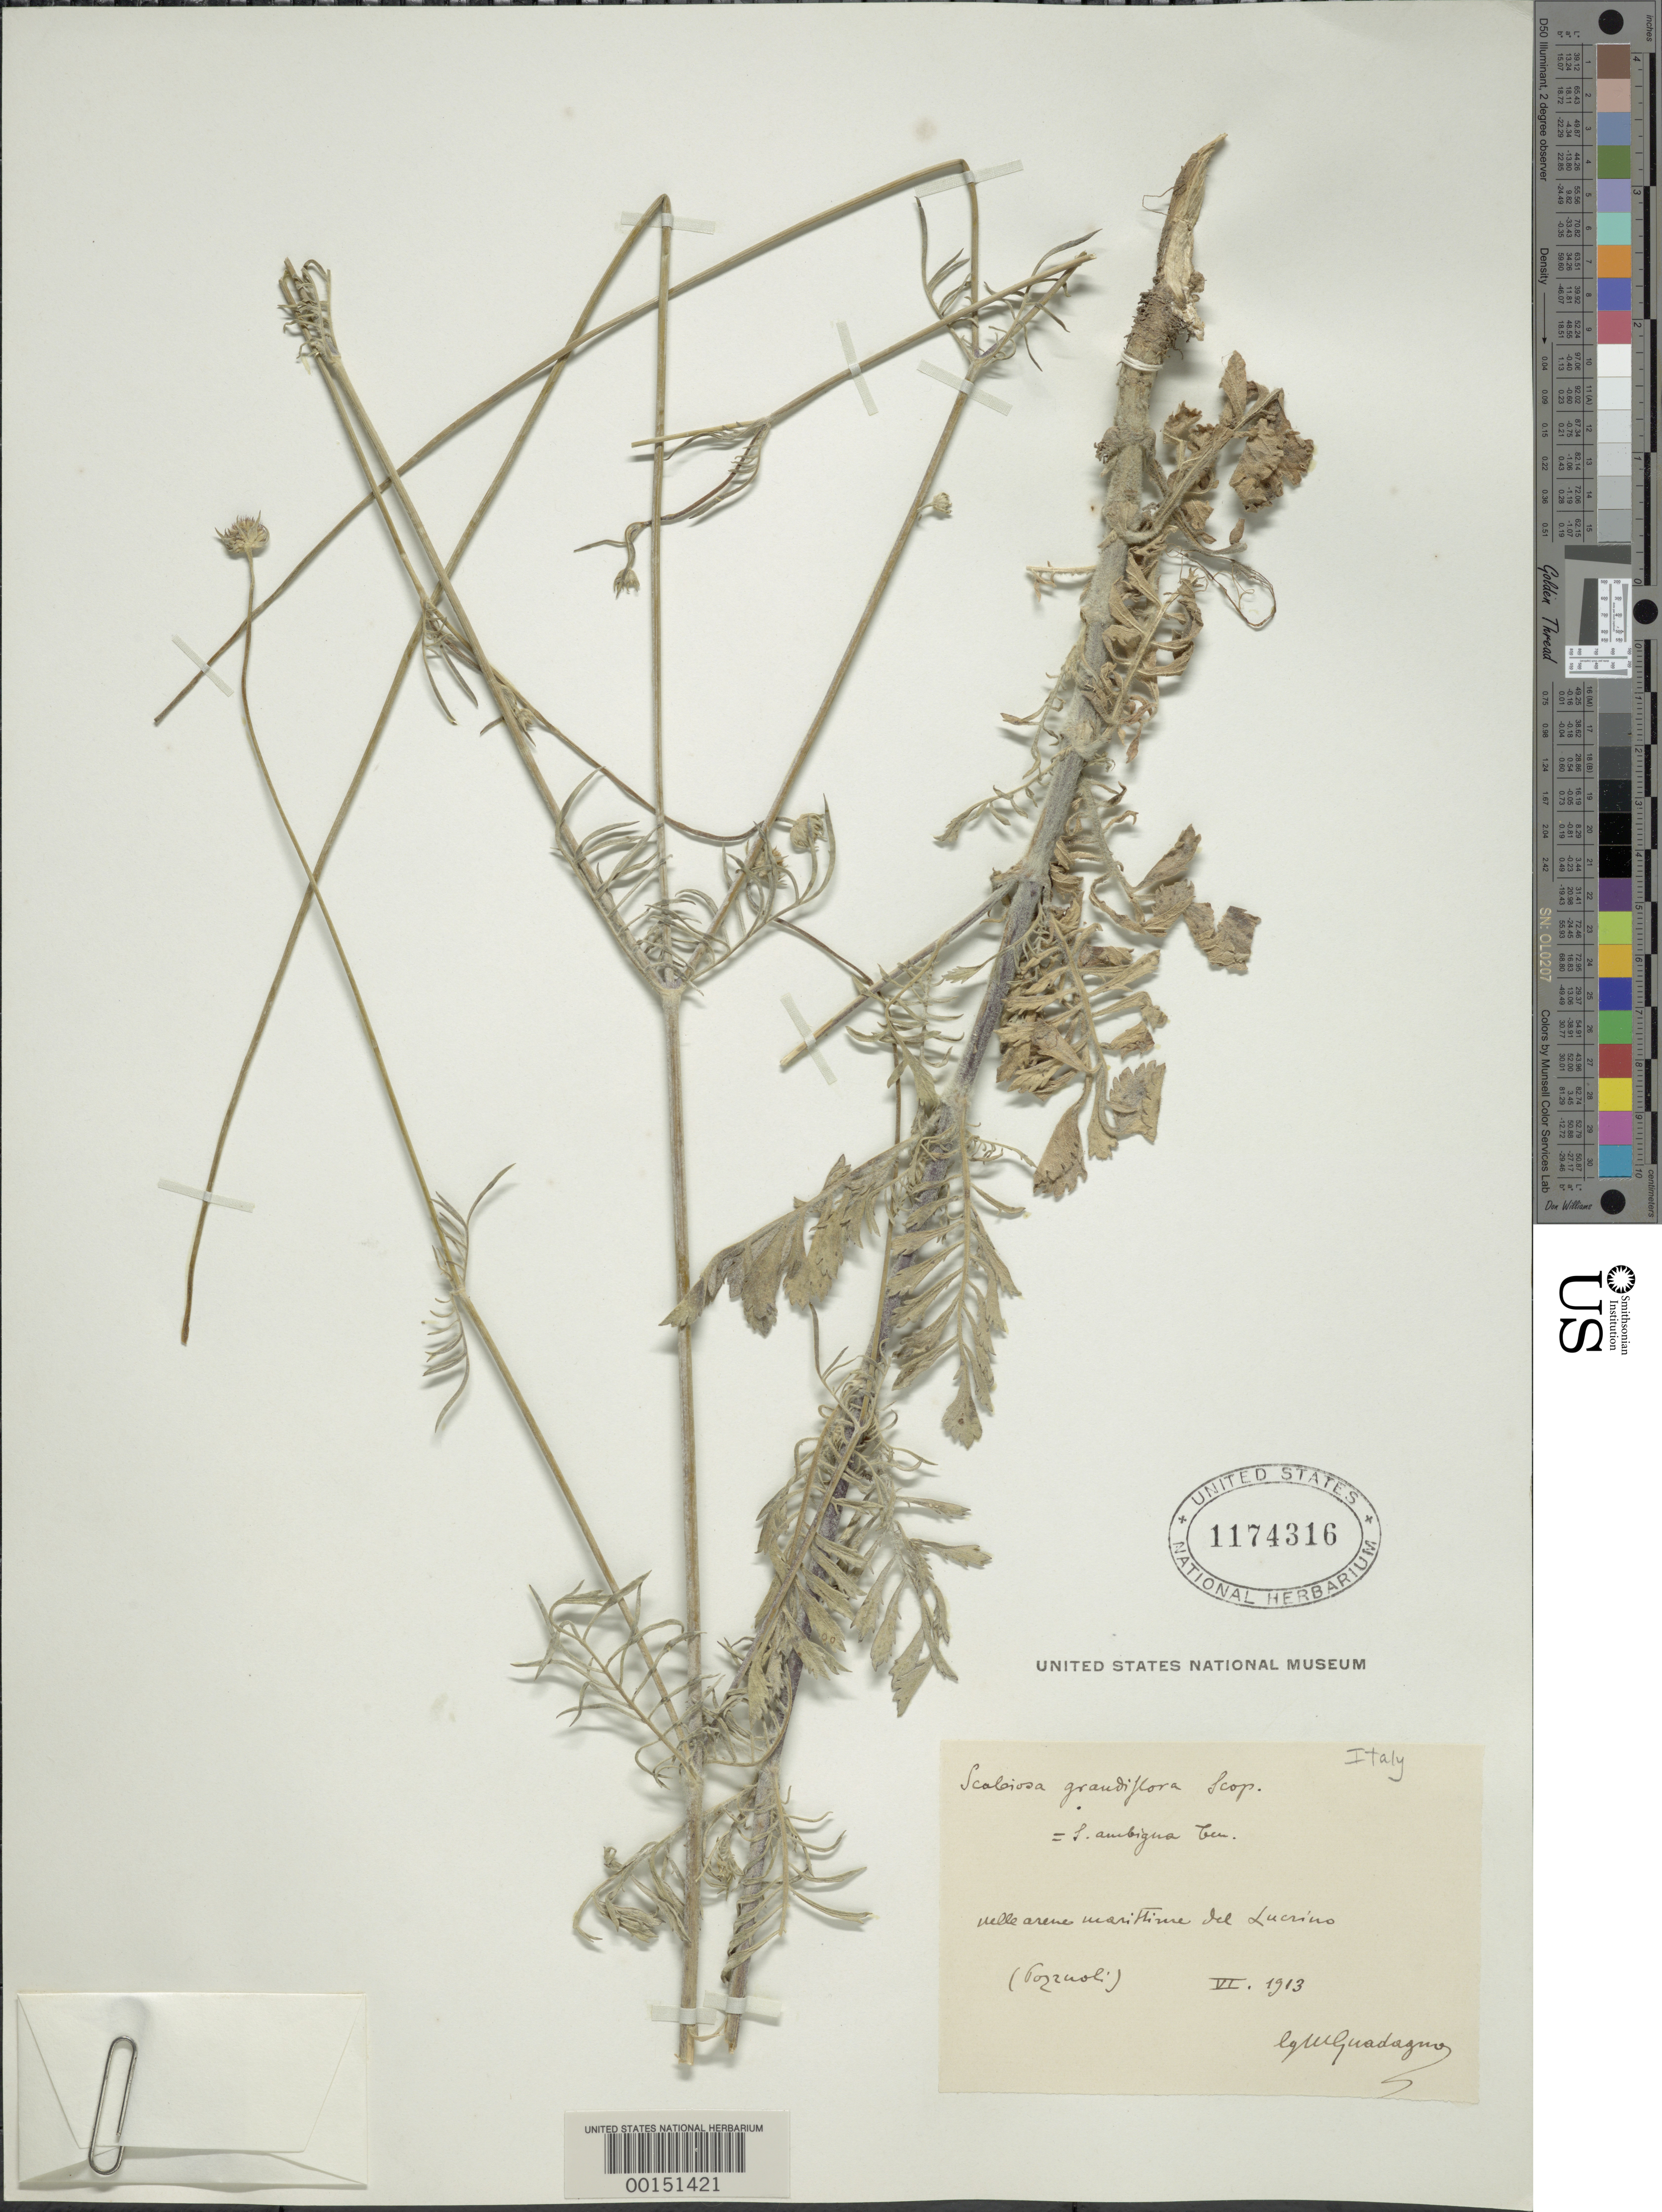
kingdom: Plantae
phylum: Tracheophyta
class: Magnoliopsida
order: Dipsacales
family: Caprifoliaceae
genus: Scabiosa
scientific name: Scabiosa grandiflora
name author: Scop.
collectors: G. Guadagno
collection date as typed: Jun 1913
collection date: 1913-06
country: Italy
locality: Marittiure del Lacrino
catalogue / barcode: US 1174316